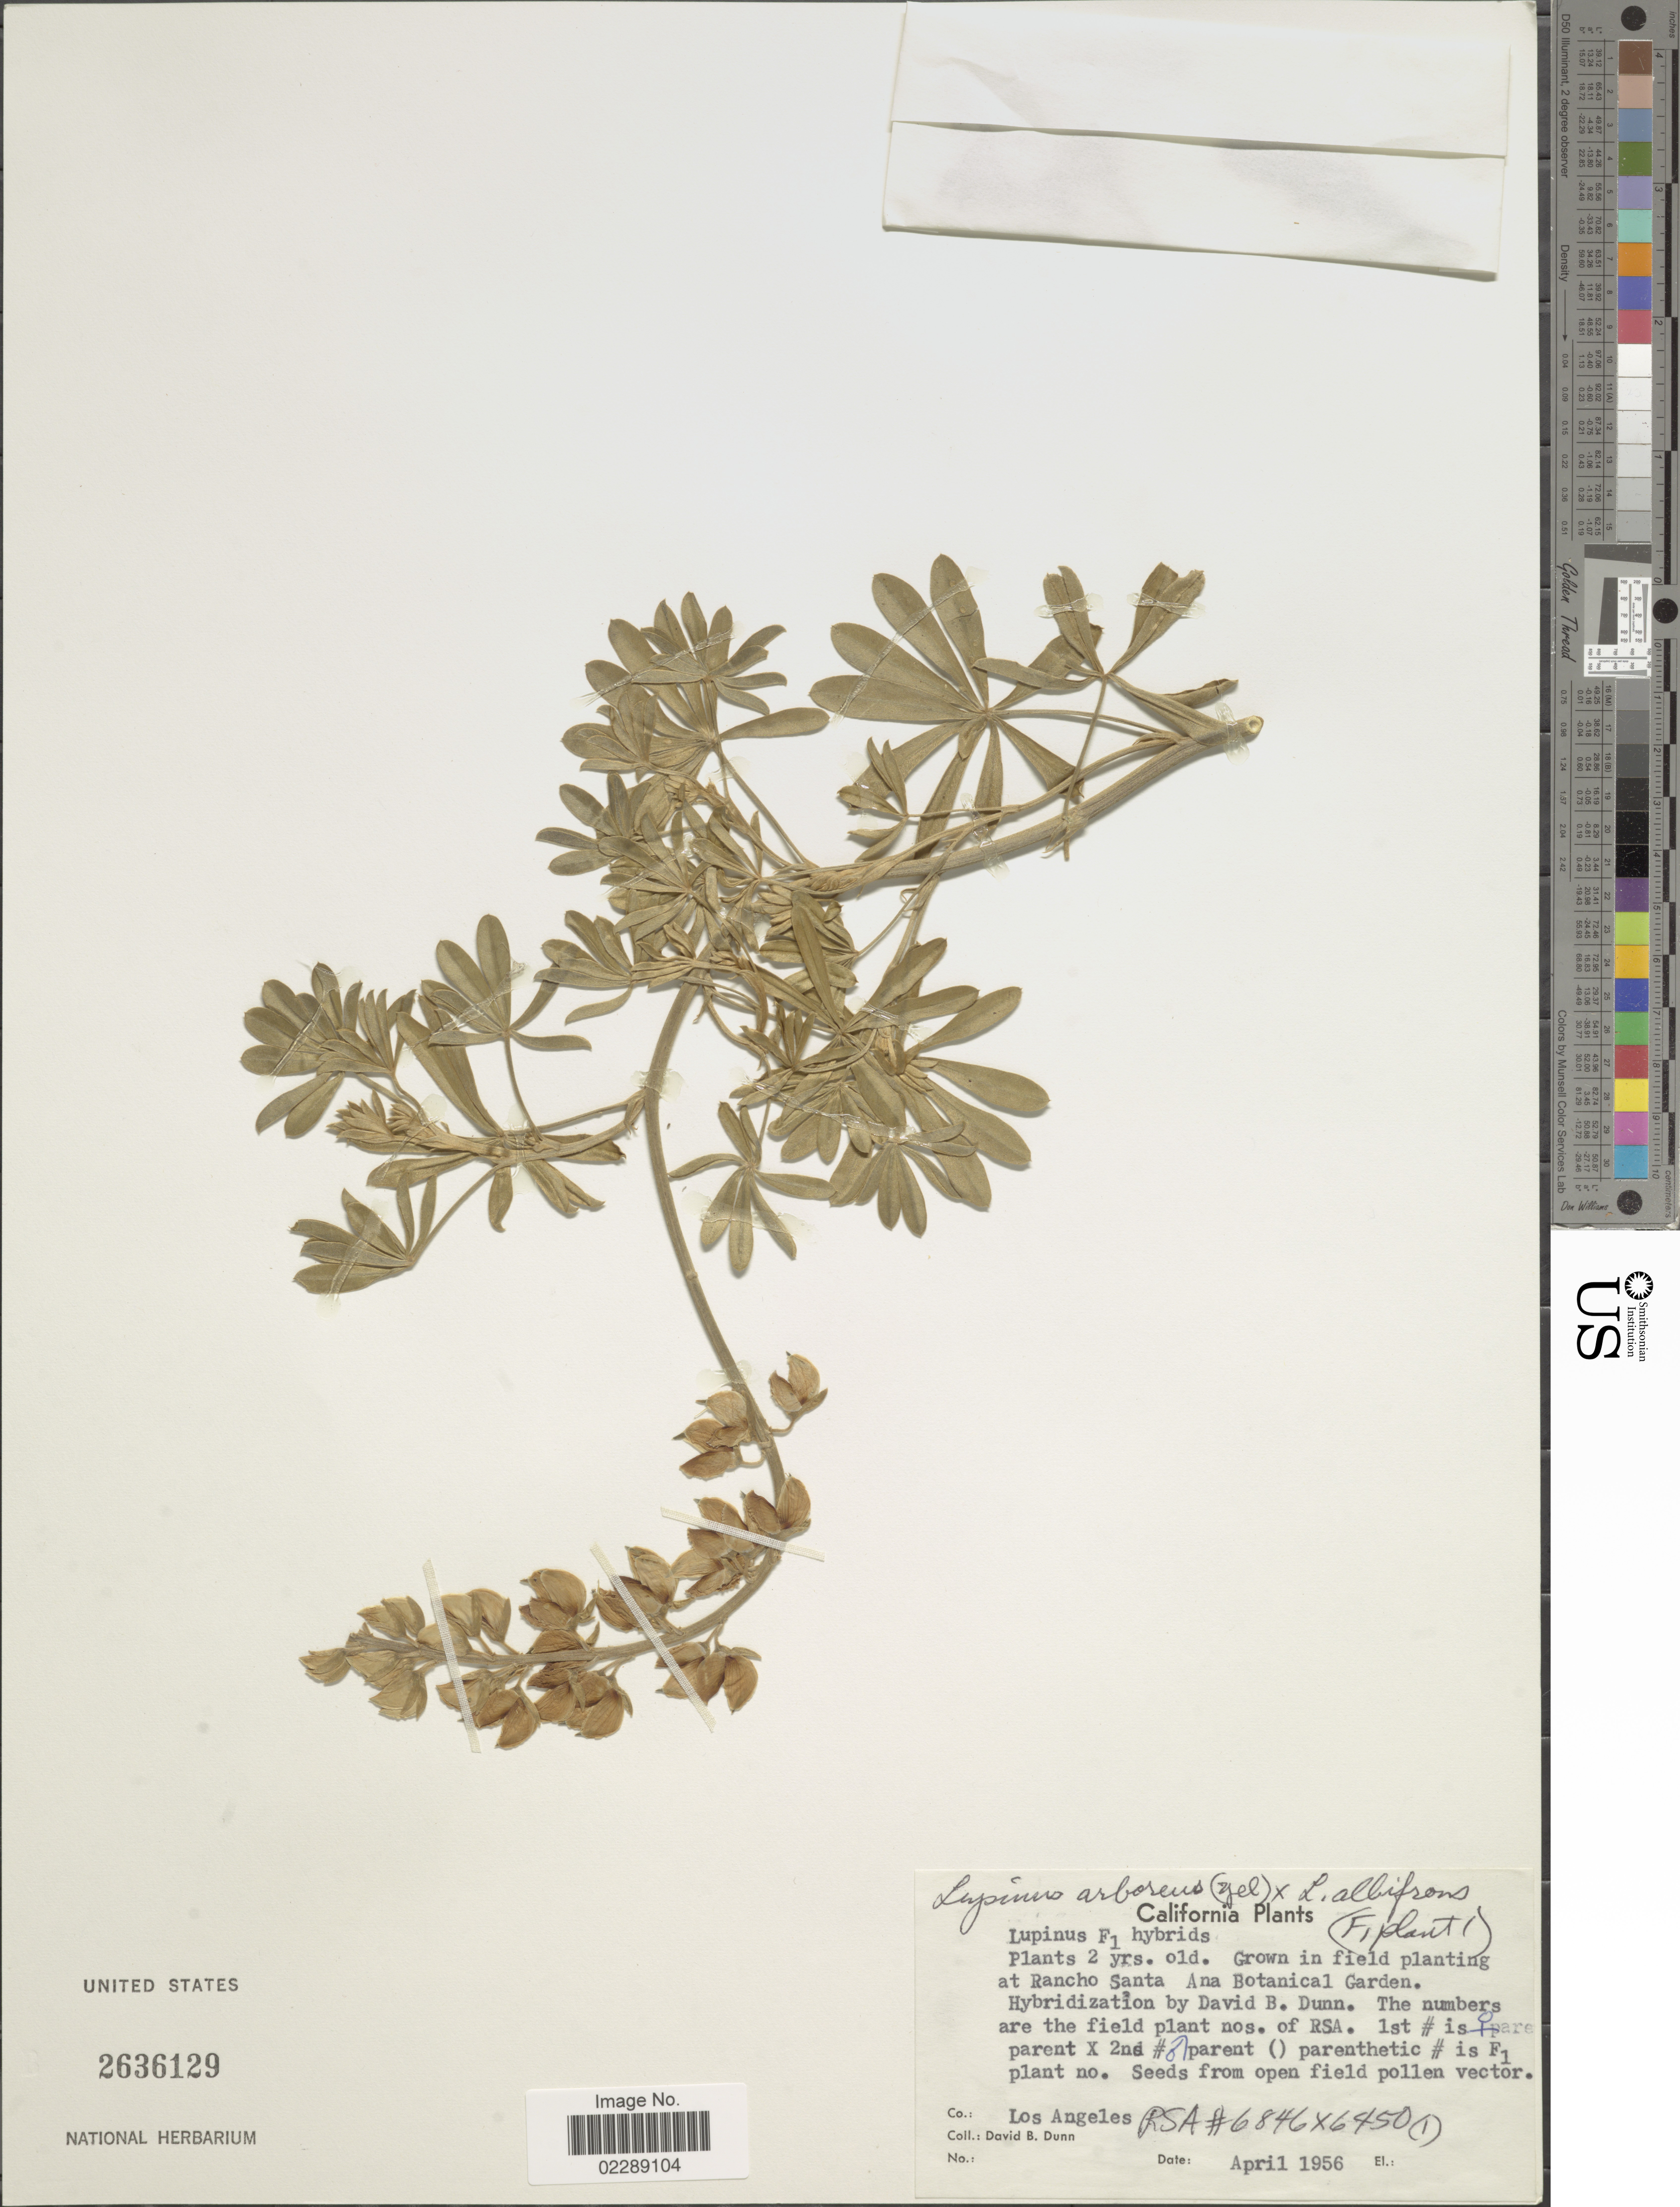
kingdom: Plantae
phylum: Tracheophyta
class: Magnoliopsida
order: Fabales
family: Fabaceae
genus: Lupinus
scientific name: Lupinus sp.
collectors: D. B. Dunn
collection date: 1956-04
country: United States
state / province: California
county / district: Los Angeles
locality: Co.: Los Angeles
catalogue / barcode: US 2636129